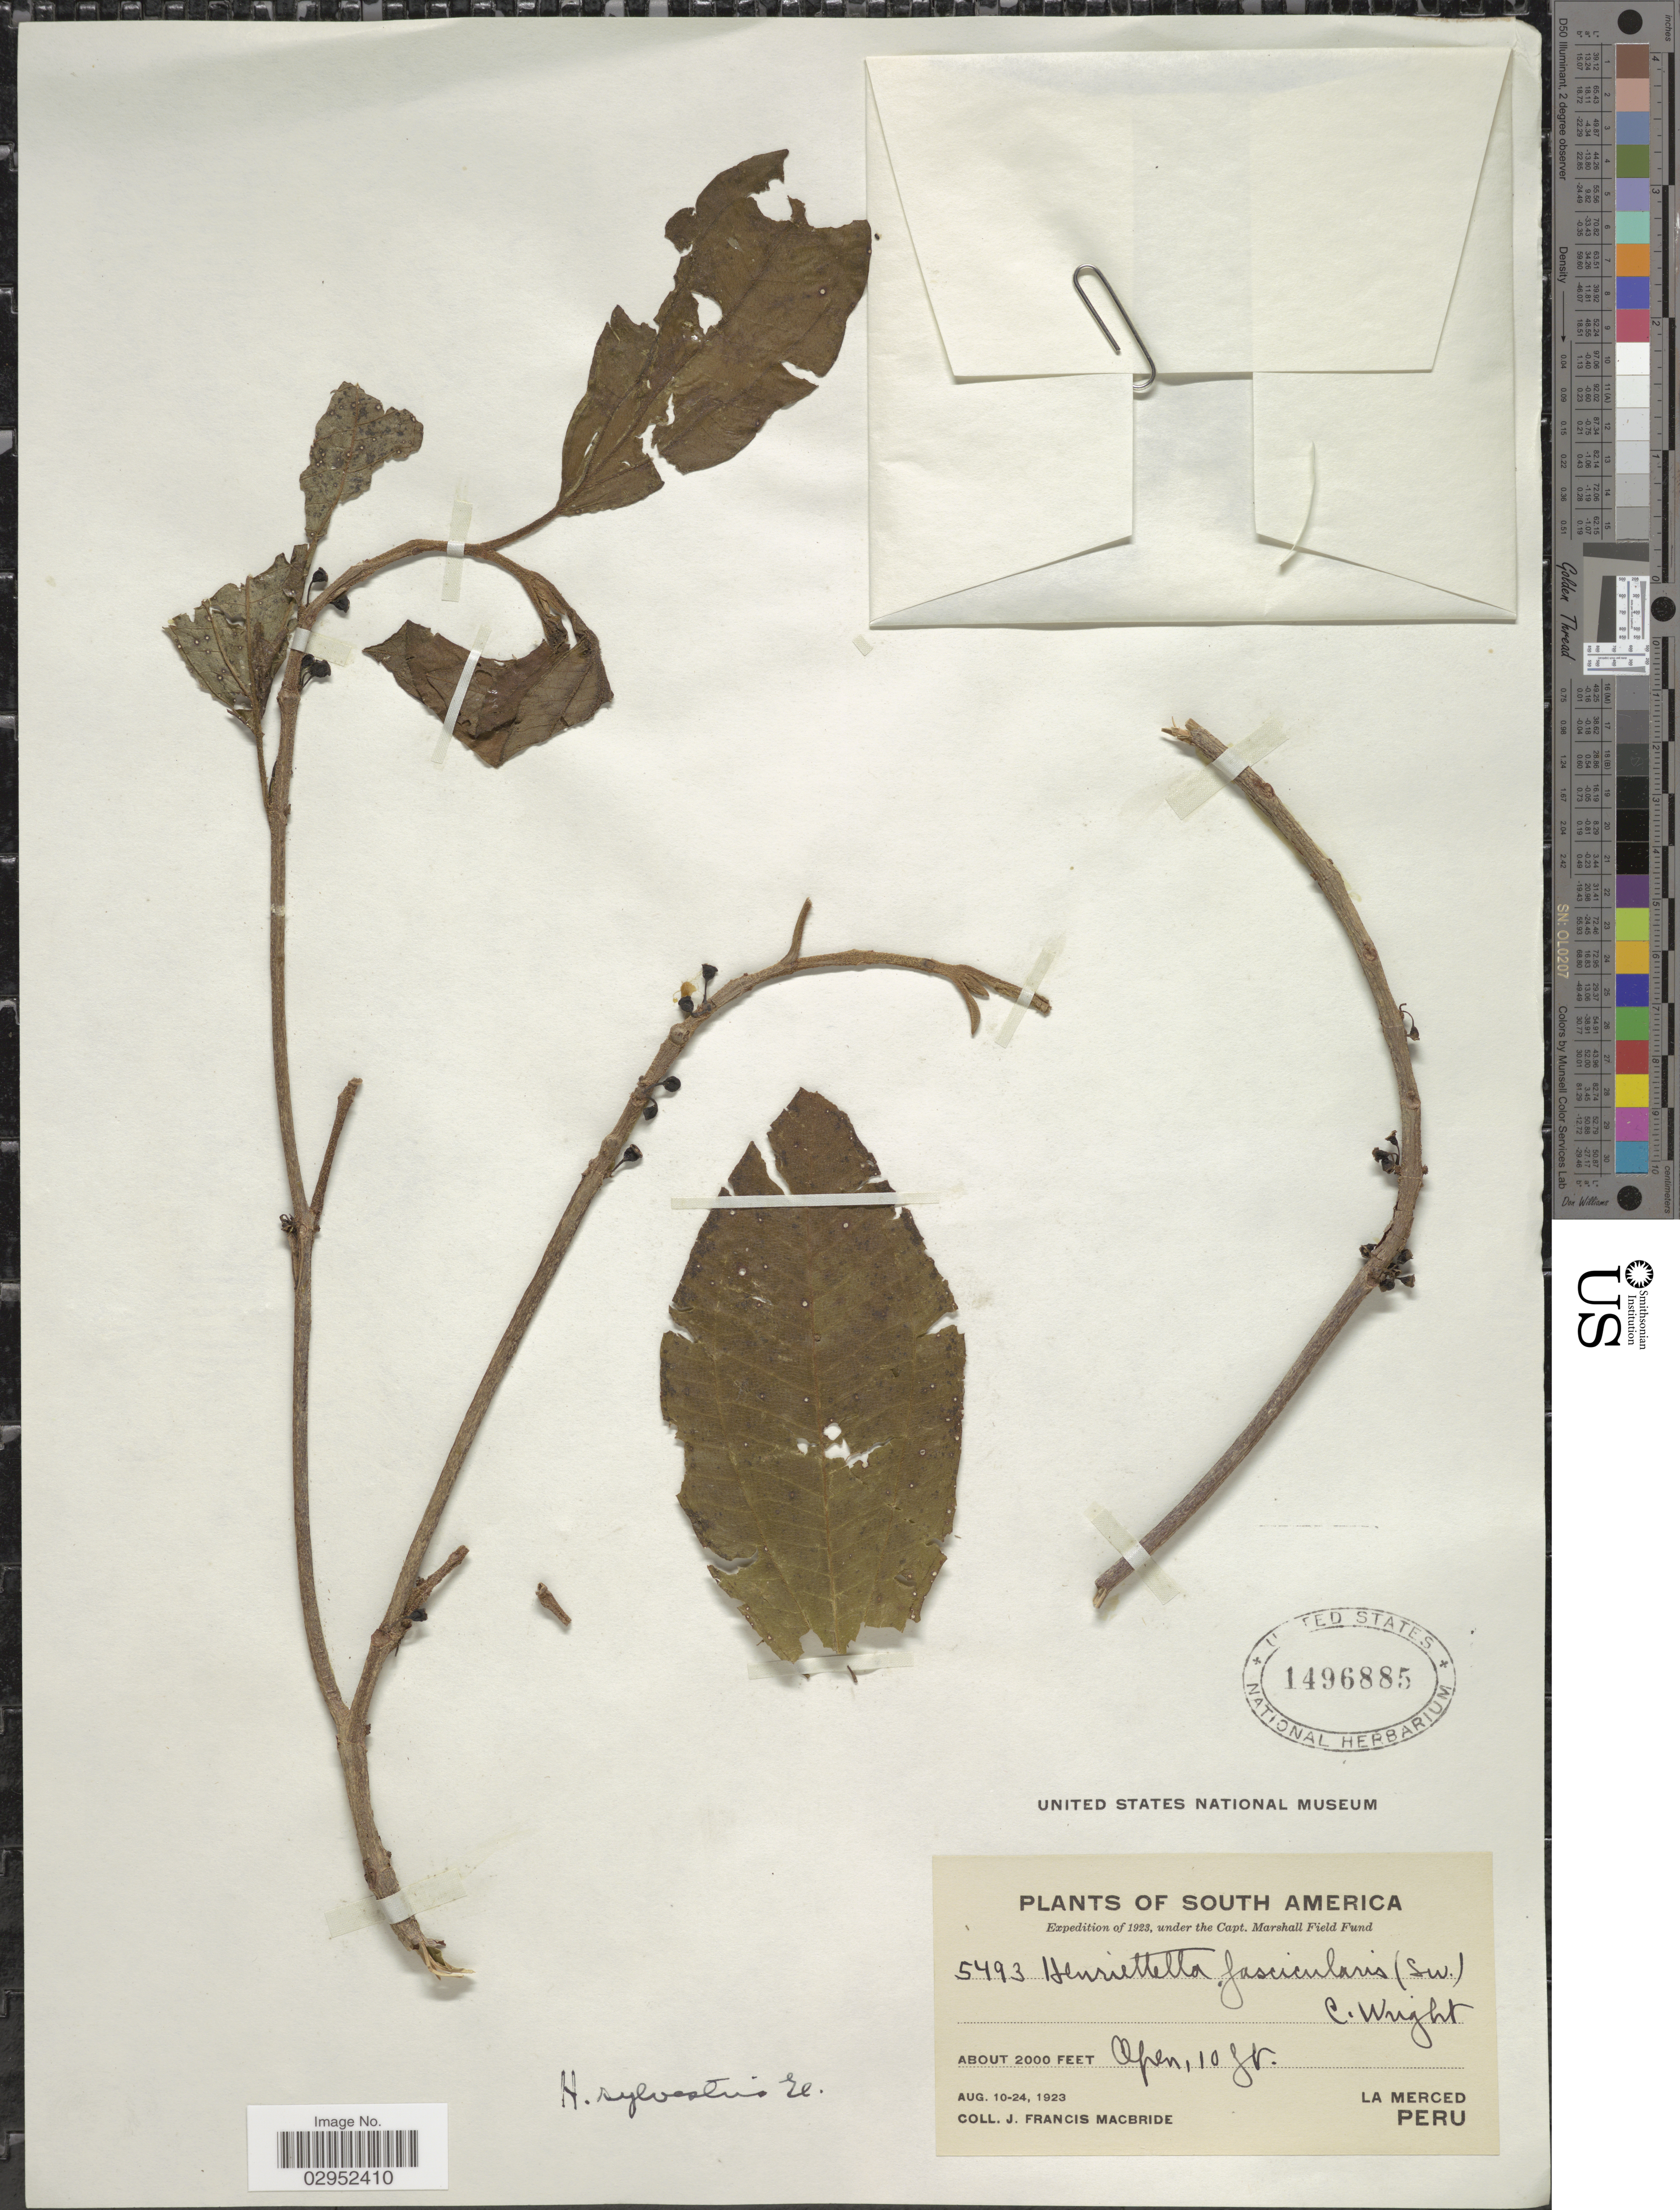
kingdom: Plantae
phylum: Tracheophyta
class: Magnoliopsida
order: Myrtales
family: Melastomataceae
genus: Henriettea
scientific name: Henriettea fascicularis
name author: (Sw.) M. Gómez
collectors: J. F. Macbride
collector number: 5493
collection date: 1923-08-10/1923-08-24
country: Peru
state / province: Junín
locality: La Merced.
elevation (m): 610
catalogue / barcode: US 1496885